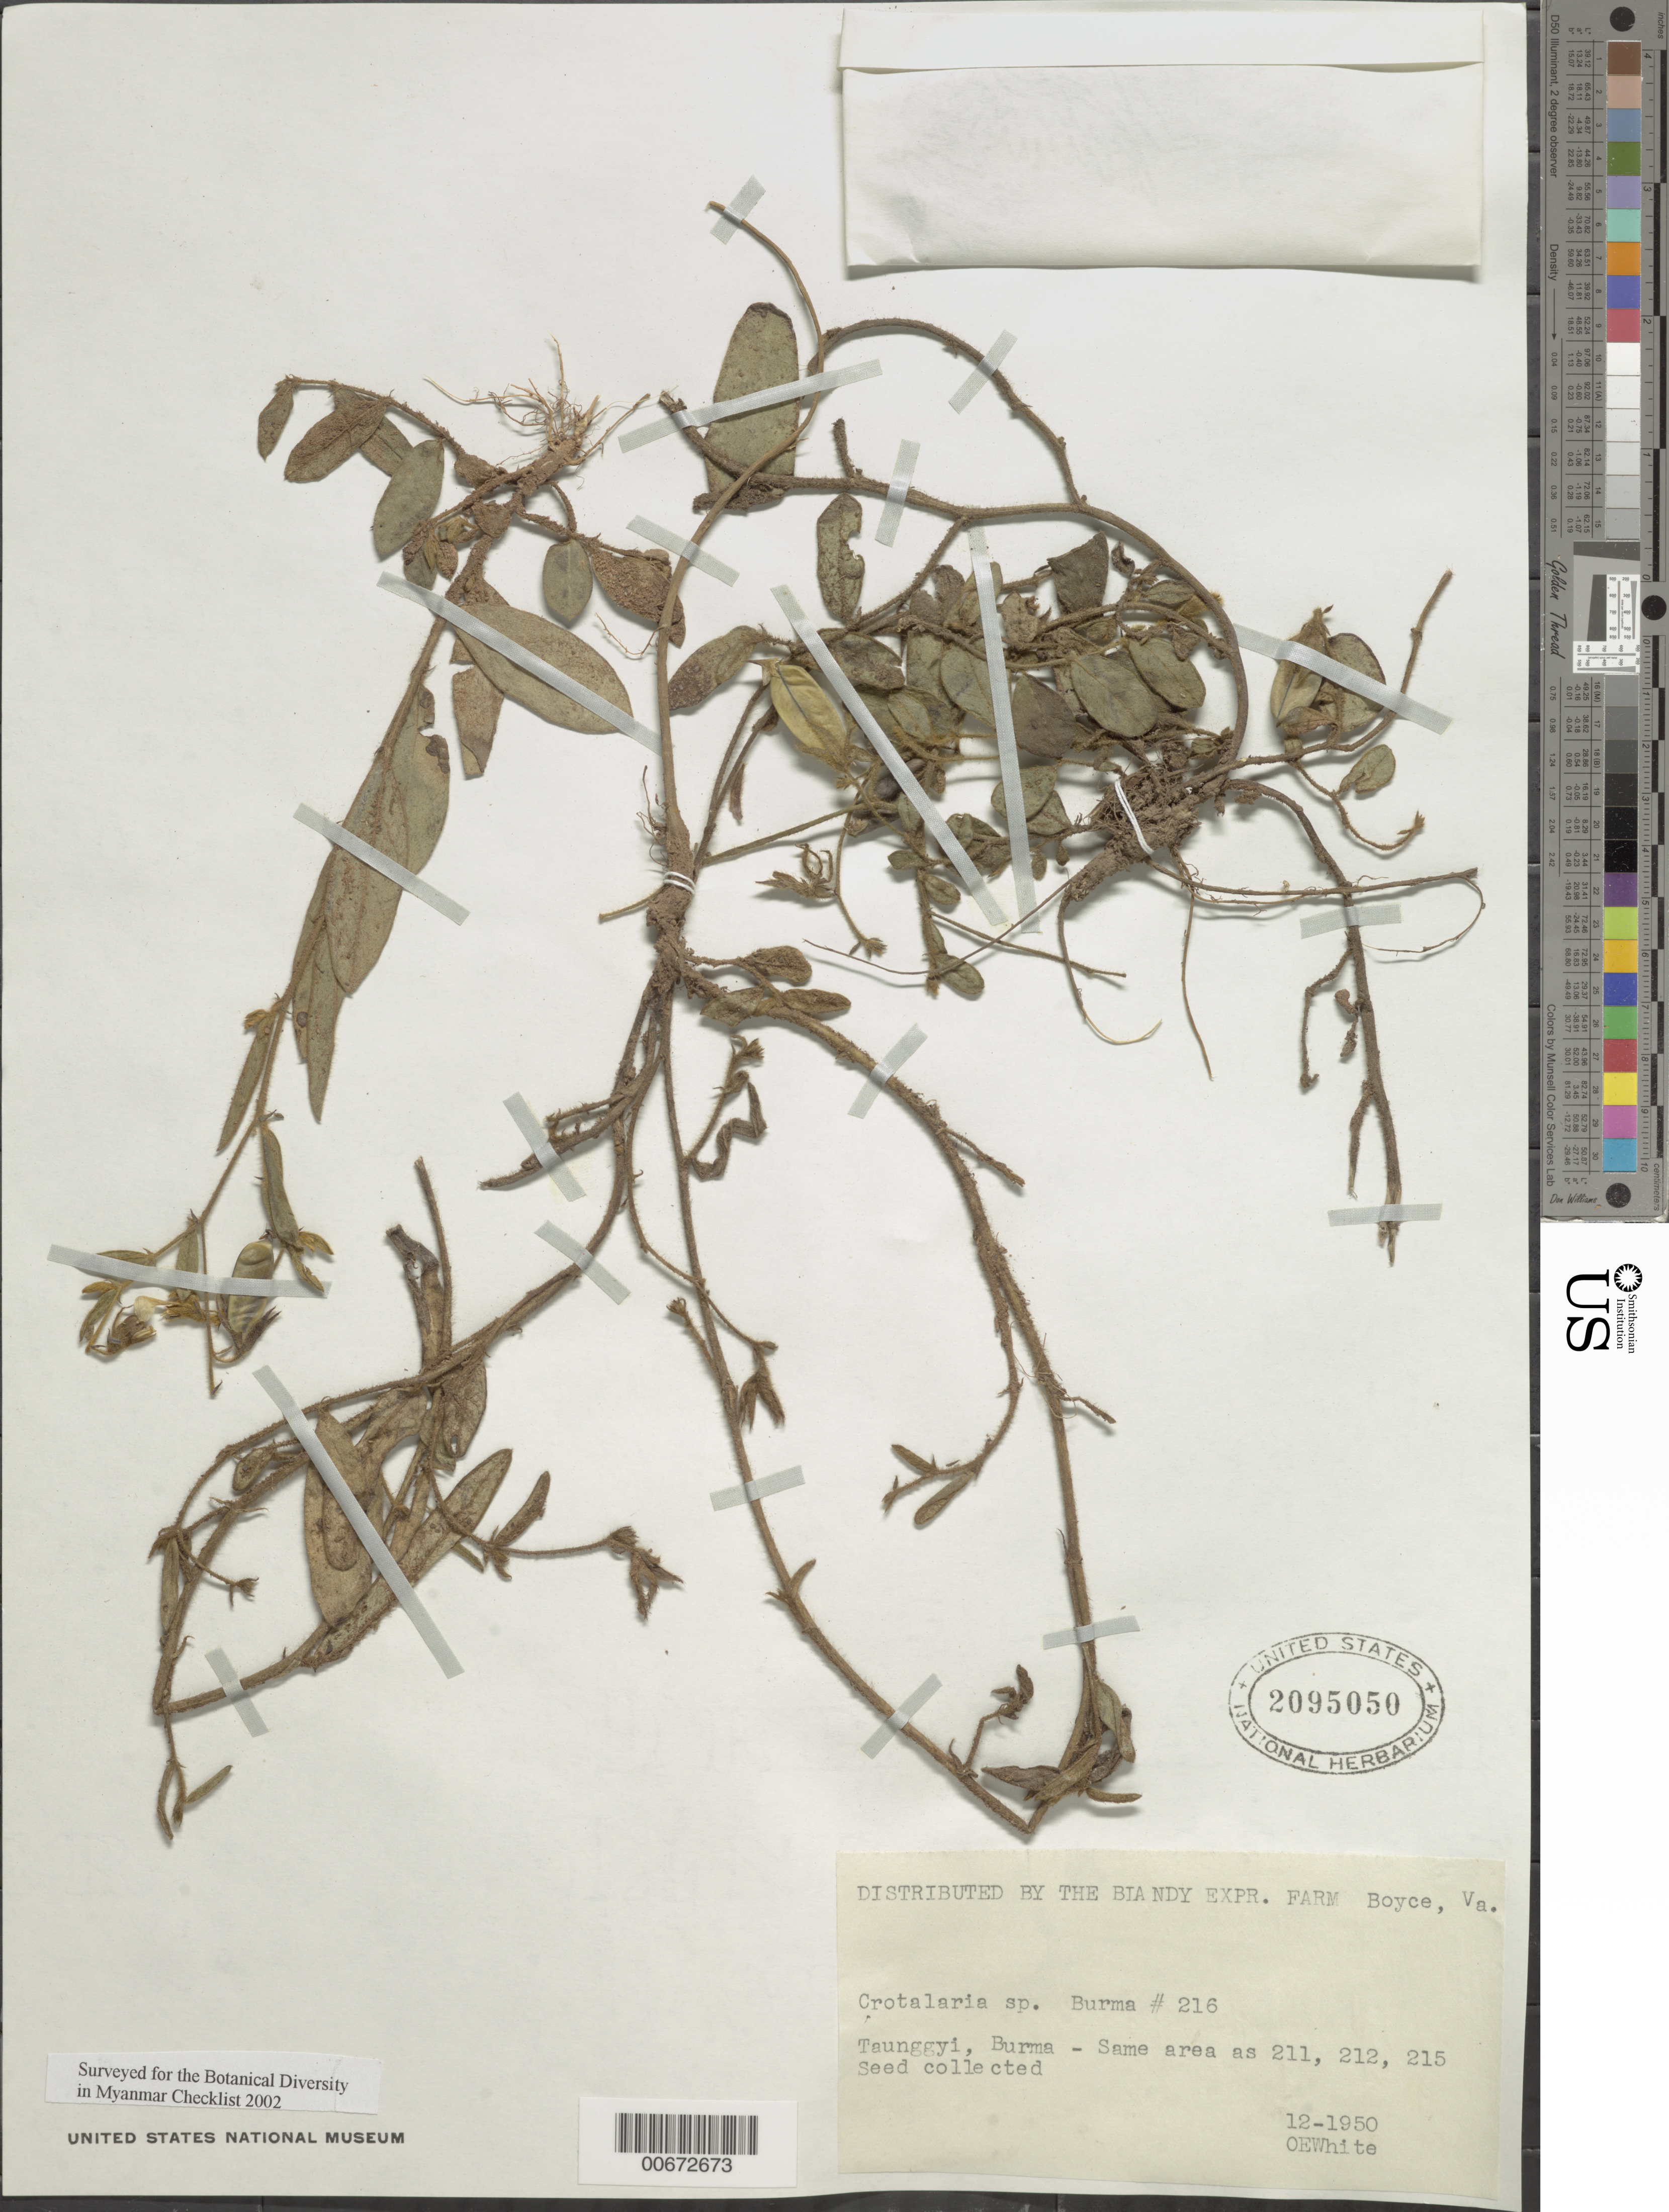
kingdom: Plantae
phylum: Tracheophyta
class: Magnoliopsida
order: Fabales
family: Fabaceae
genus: Crotalaria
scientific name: Crotalaria sp.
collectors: O. E. White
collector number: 216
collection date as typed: Dec 1950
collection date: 1950-12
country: Myanmar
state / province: Shan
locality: Taunggyi.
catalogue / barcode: US 2095050